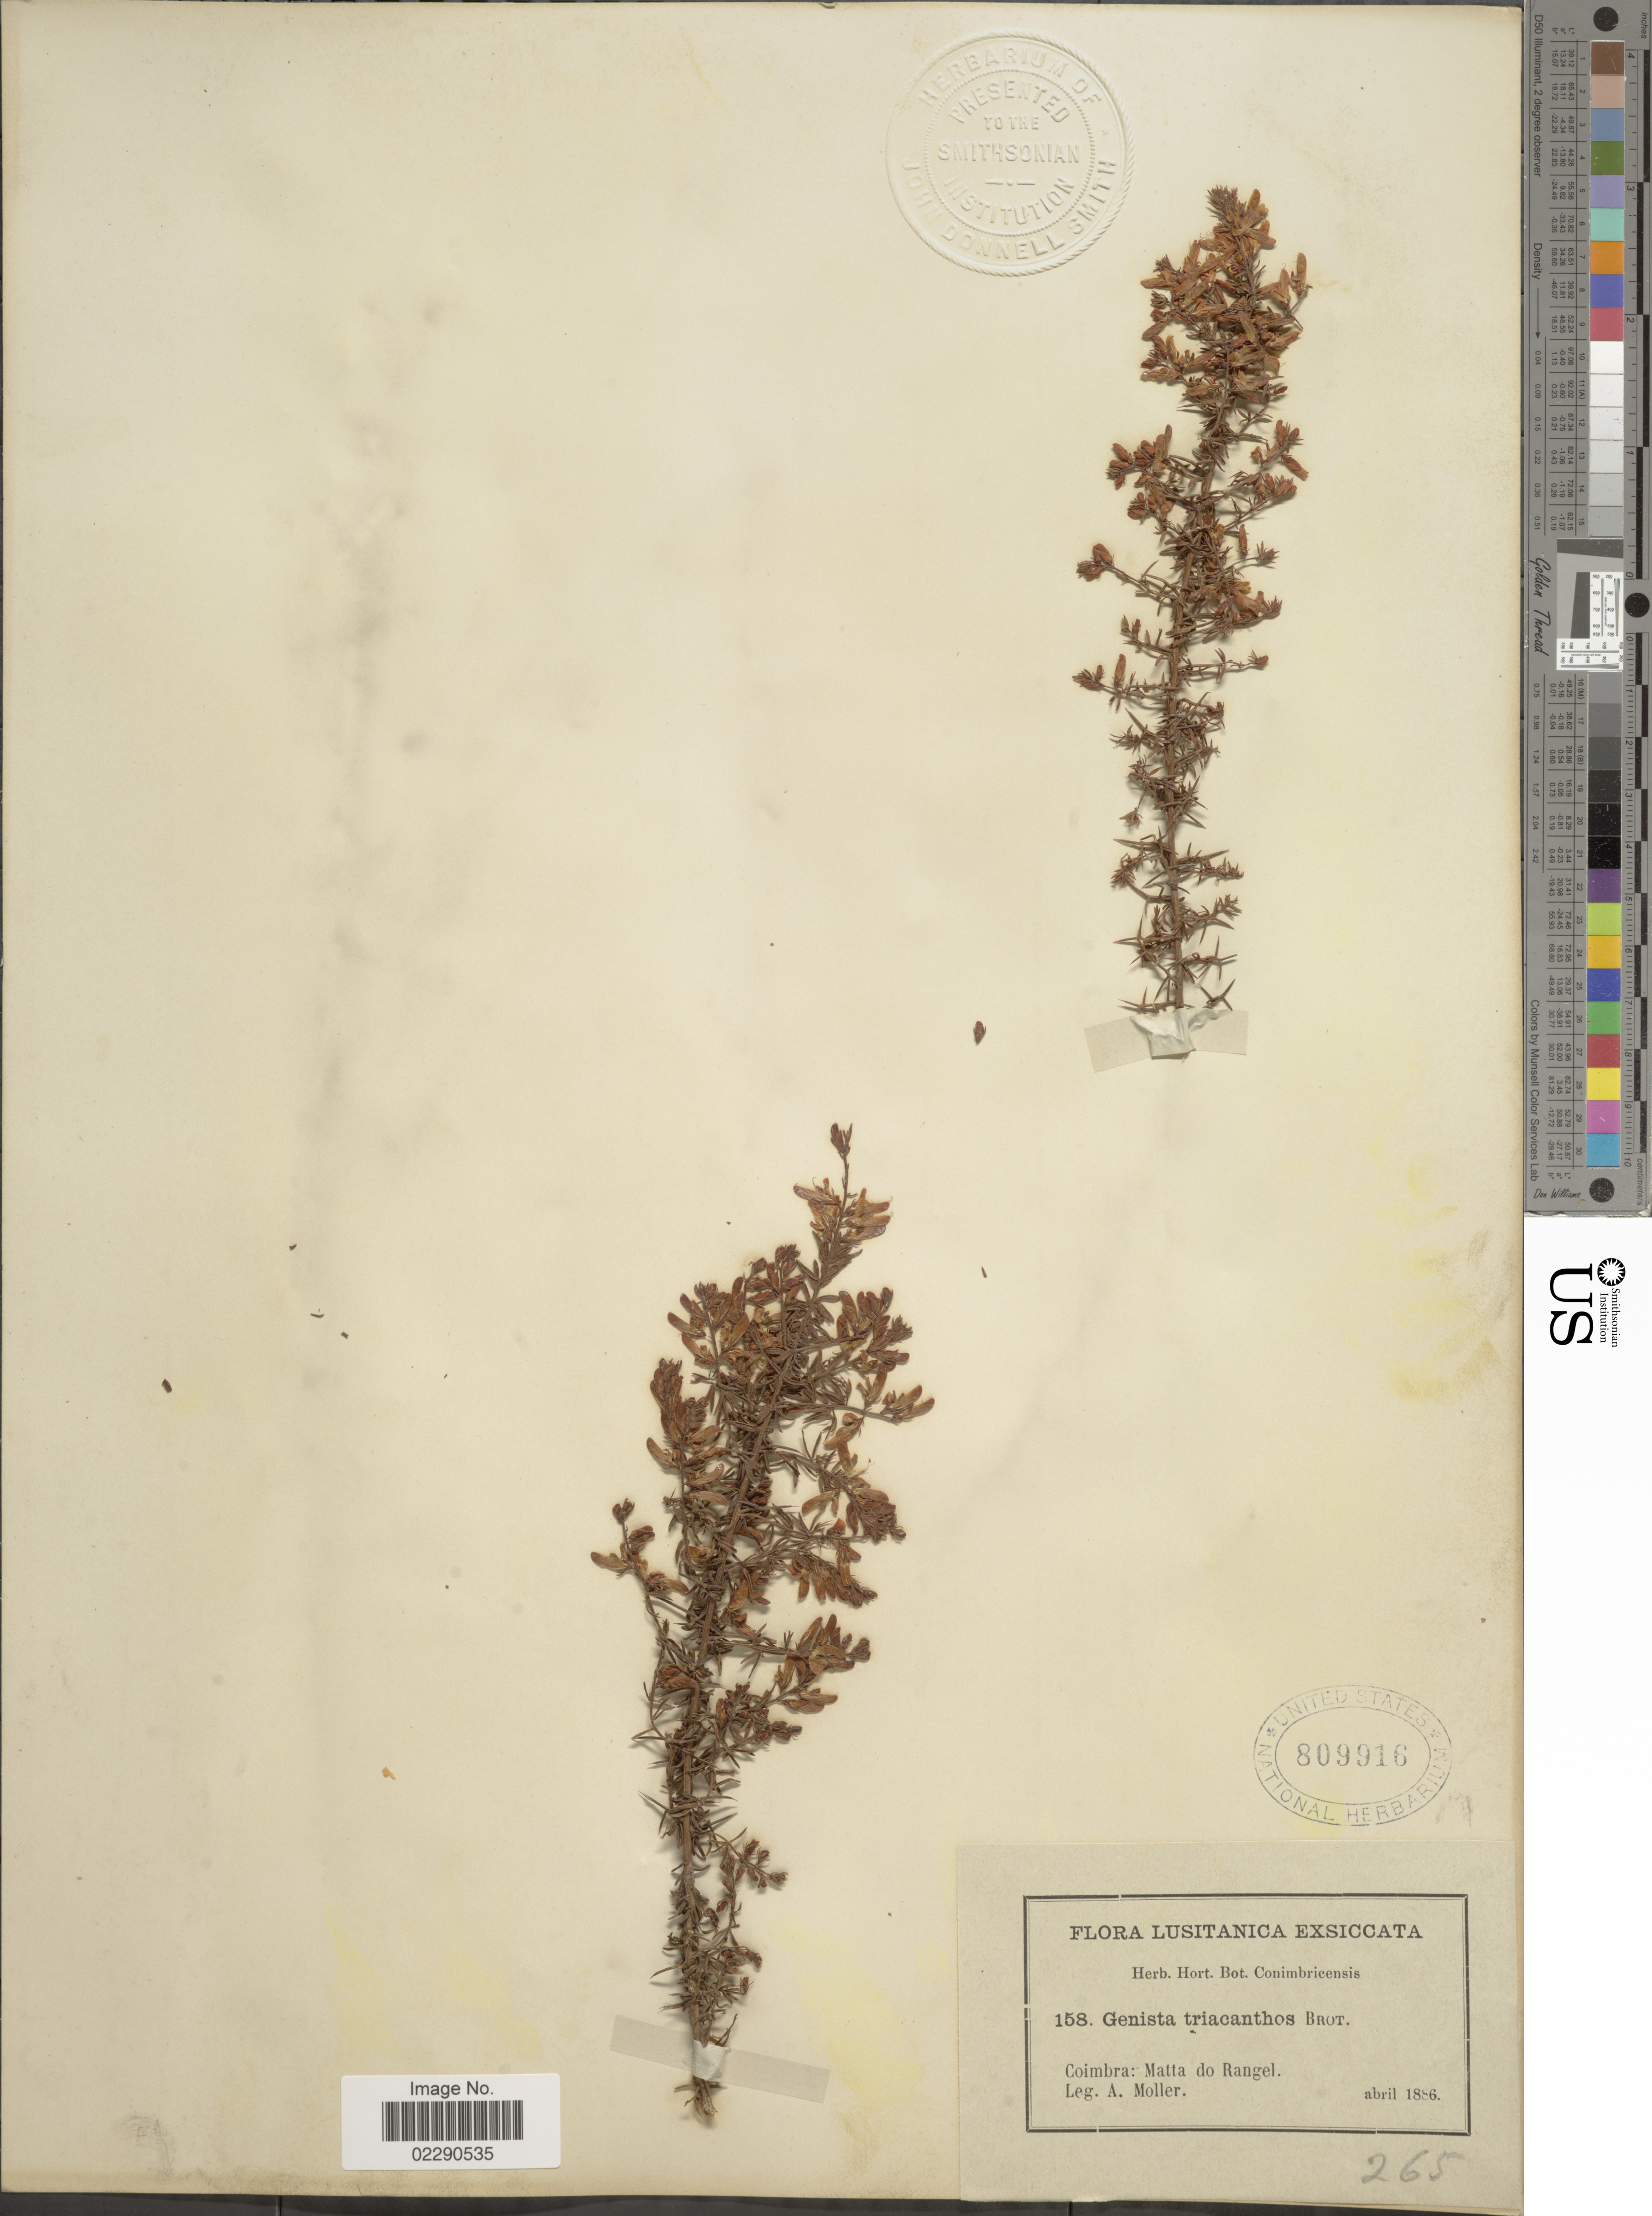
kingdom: Plantae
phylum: Tracheophyta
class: Magnoliopsida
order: Fabales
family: Fabaceae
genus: Genista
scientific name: Genista triacanthos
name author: Brot.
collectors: A. Moller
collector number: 158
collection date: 1886-04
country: Portugal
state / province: Coimbra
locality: Lusitanica, Matta do Rangel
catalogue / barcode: US 809916